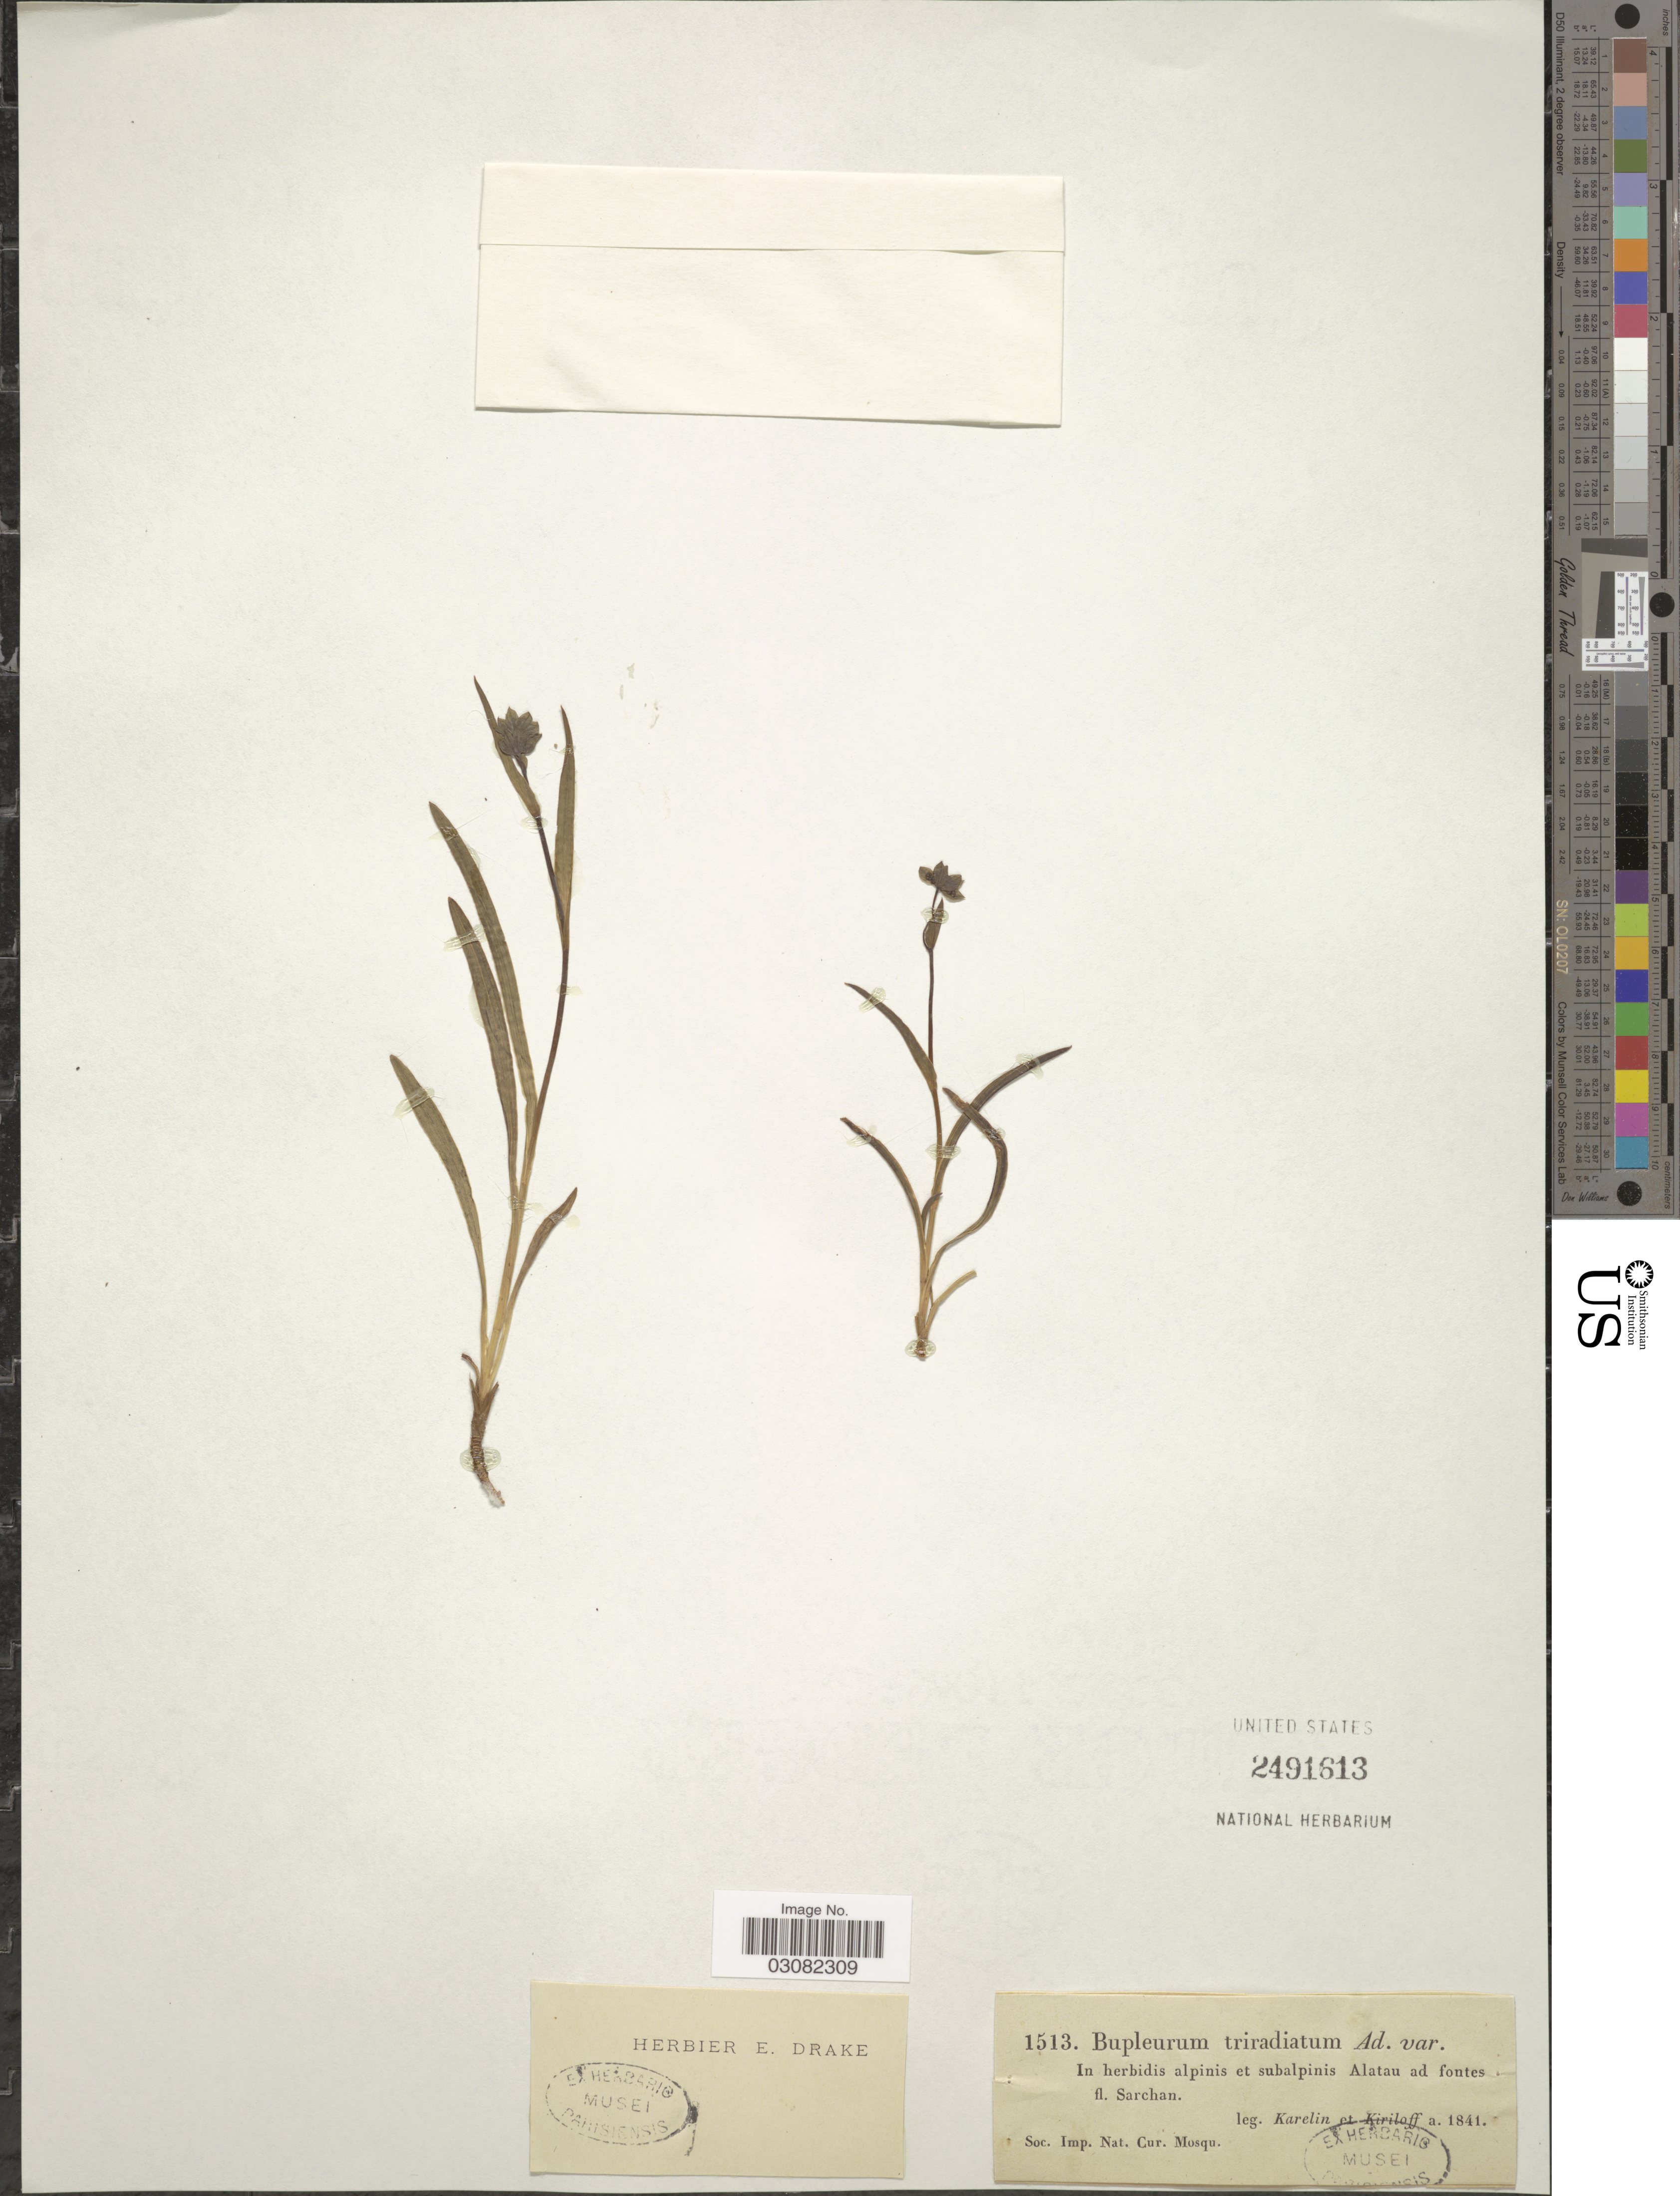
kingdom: Plantae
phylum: Tracheophyta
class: Magnoliopsida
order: Apiales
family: Apiaceae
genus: Bupleurum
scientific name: Bupleurum triradiatum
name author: Hoffm. ex Adams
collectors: Karelin & Kiriloff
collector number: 1513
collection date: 1841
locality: In herbidis alpinis et subalpinis Alatau ad fontes fl. Sarchan.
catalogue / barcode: US 2491613